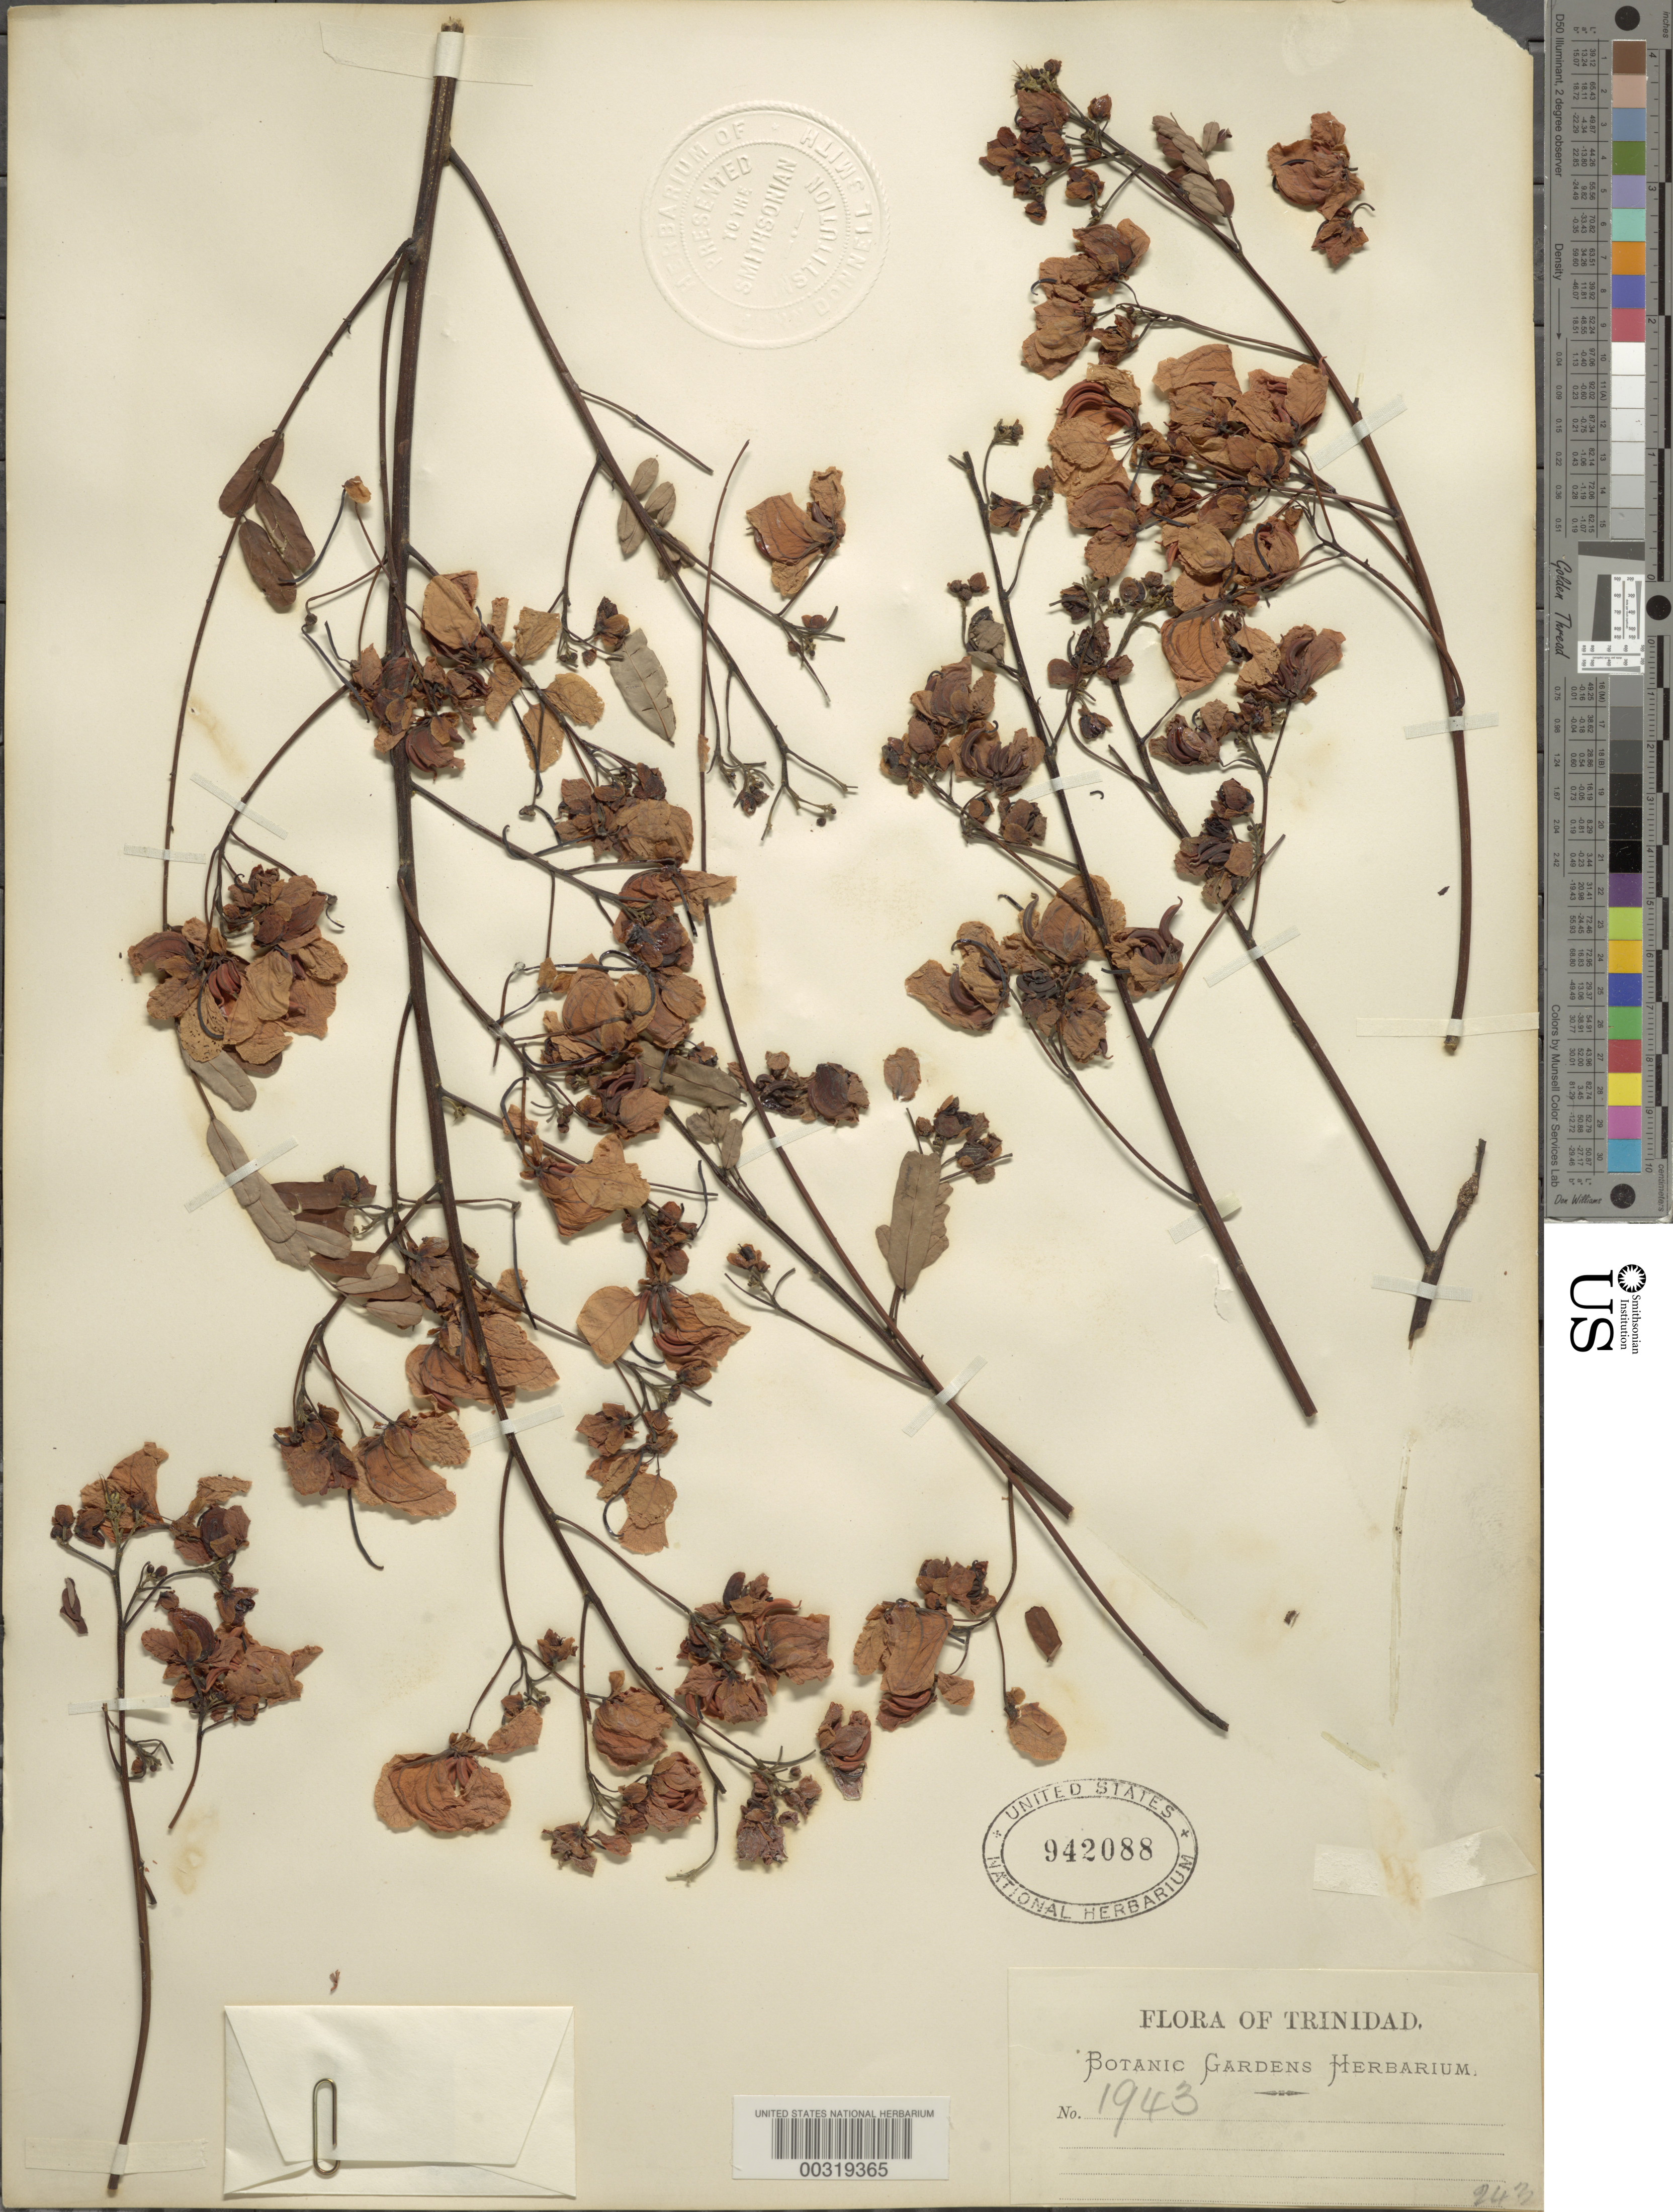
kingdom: Plantae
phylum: Tracheophyta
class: Magnoliopsida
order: Fabales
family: Fabaceae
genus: Cassia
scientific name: Cassia grandis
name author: L. f.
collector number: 1943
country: Trinidad and Tobago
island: Trinidad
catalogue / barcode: US 942088